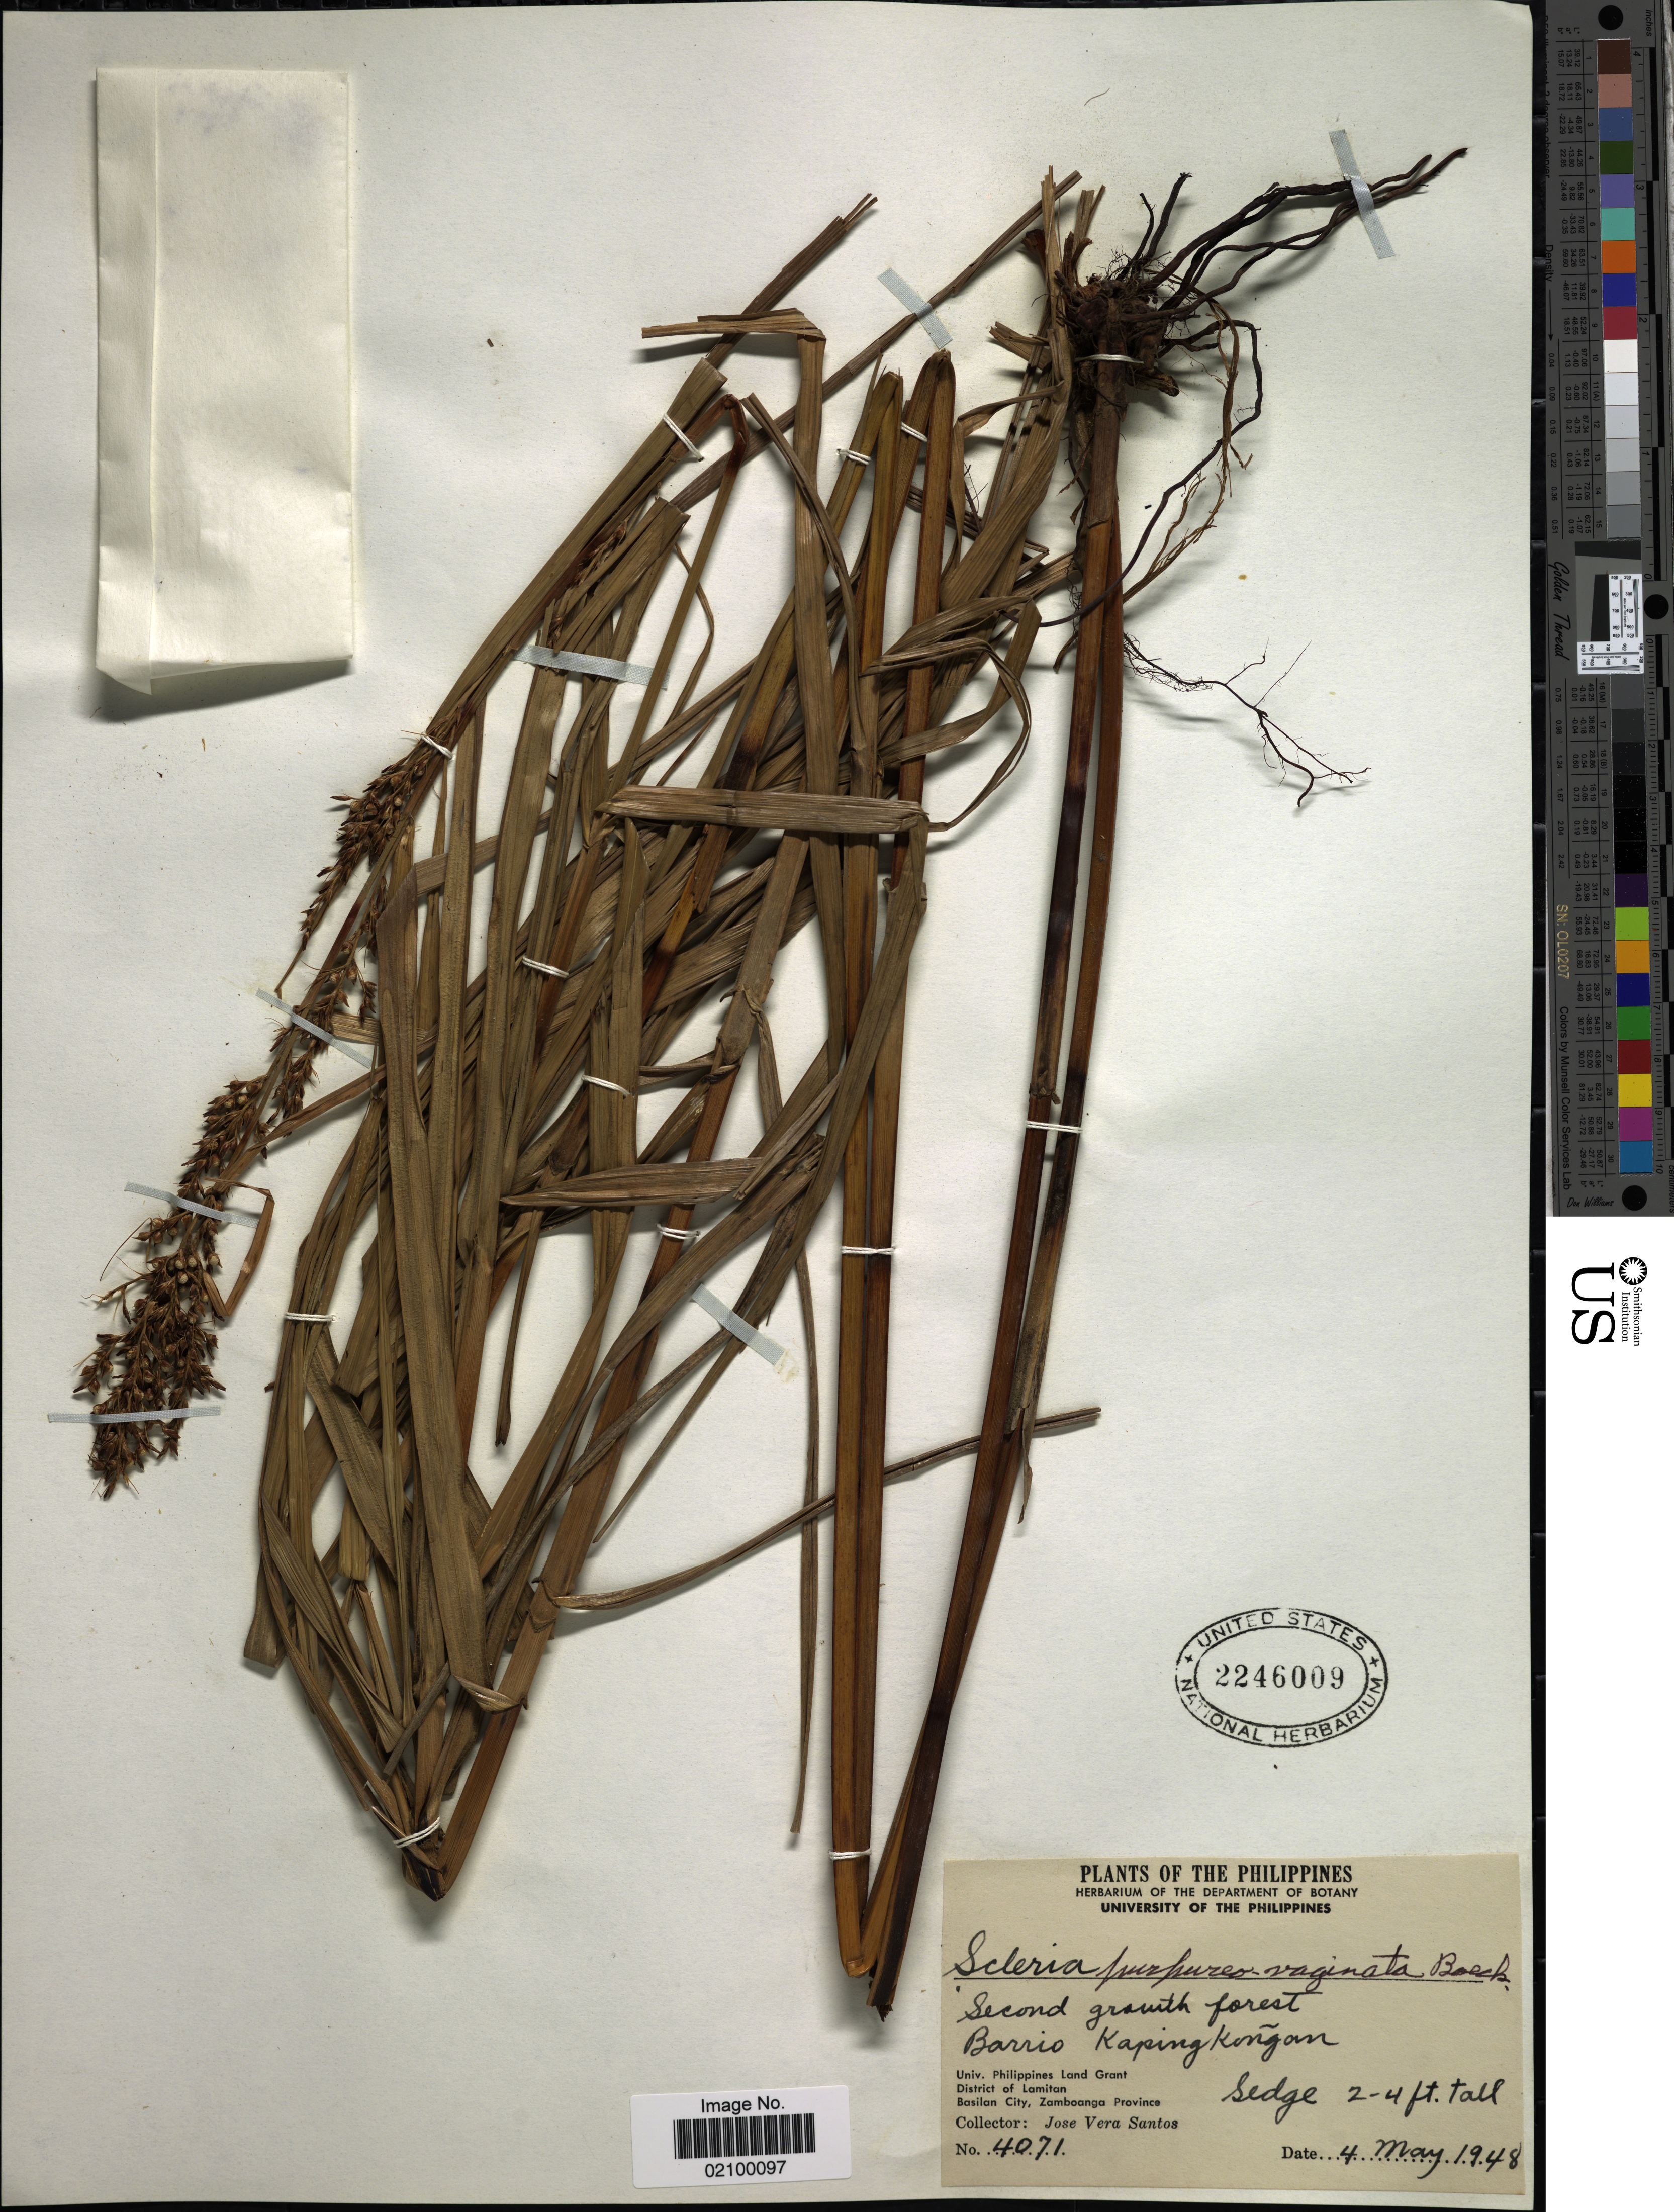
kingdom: Plantae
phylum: Tracheophyta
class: Liliopsida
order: Poales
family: Cyperaceae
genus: Scleria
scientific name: Scleria scrobiculata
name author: Nees & Meyen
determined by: Kern, J. H.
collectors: J. V. Santos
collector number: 4071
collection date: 1948-05-04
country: Philippines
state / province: Muslim Mindanao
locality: Barrio Kapingkongan. Univ. Philippines Land Grant. District of Lamitan, Basilan City, Zamboanga Province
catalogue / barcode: US 2246009